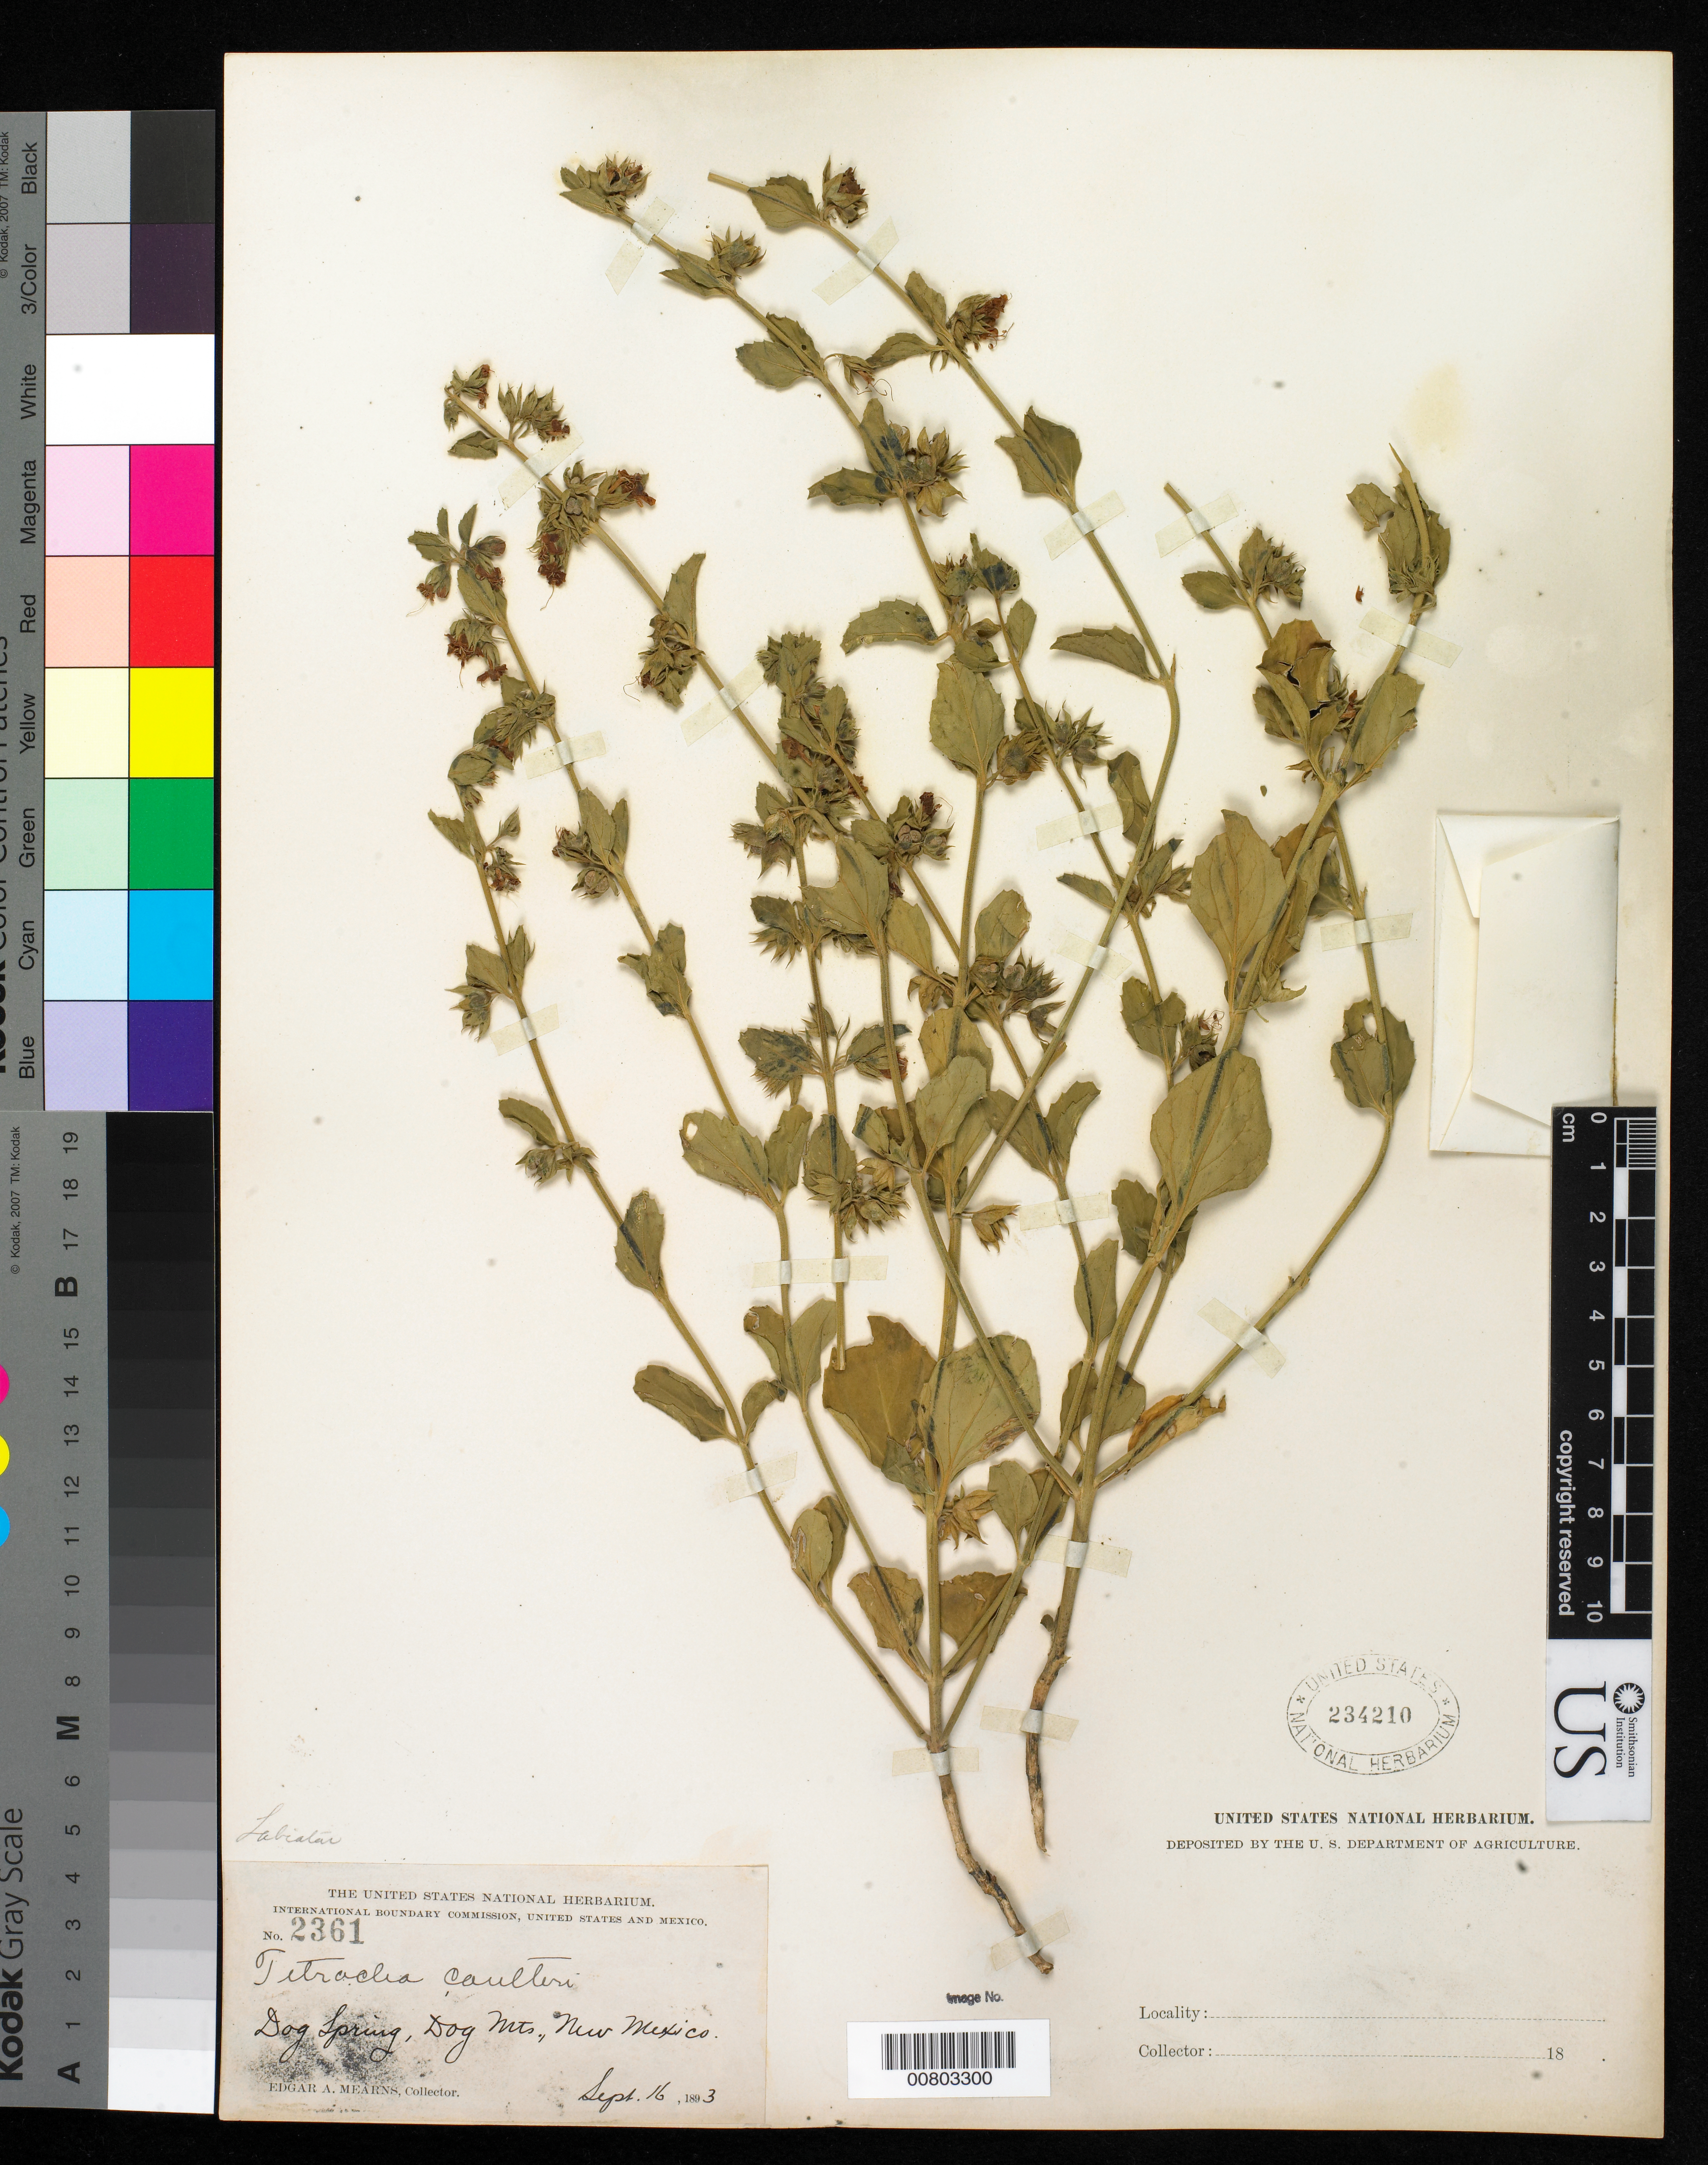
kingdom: Plantae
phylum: Tracheophyta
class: Magnoliopsida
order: Lamiales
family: Lamiaceae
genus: Tetraclea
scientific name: Tetraclea coulteri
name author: A. Gray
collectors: E. A. Mearns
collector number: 2361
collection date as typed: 16 Sep 1893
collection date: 1893-09-16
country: United States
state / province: New Mexico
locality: Dog Spring, Dog Mts., New Mexico.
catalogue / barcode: US 234210